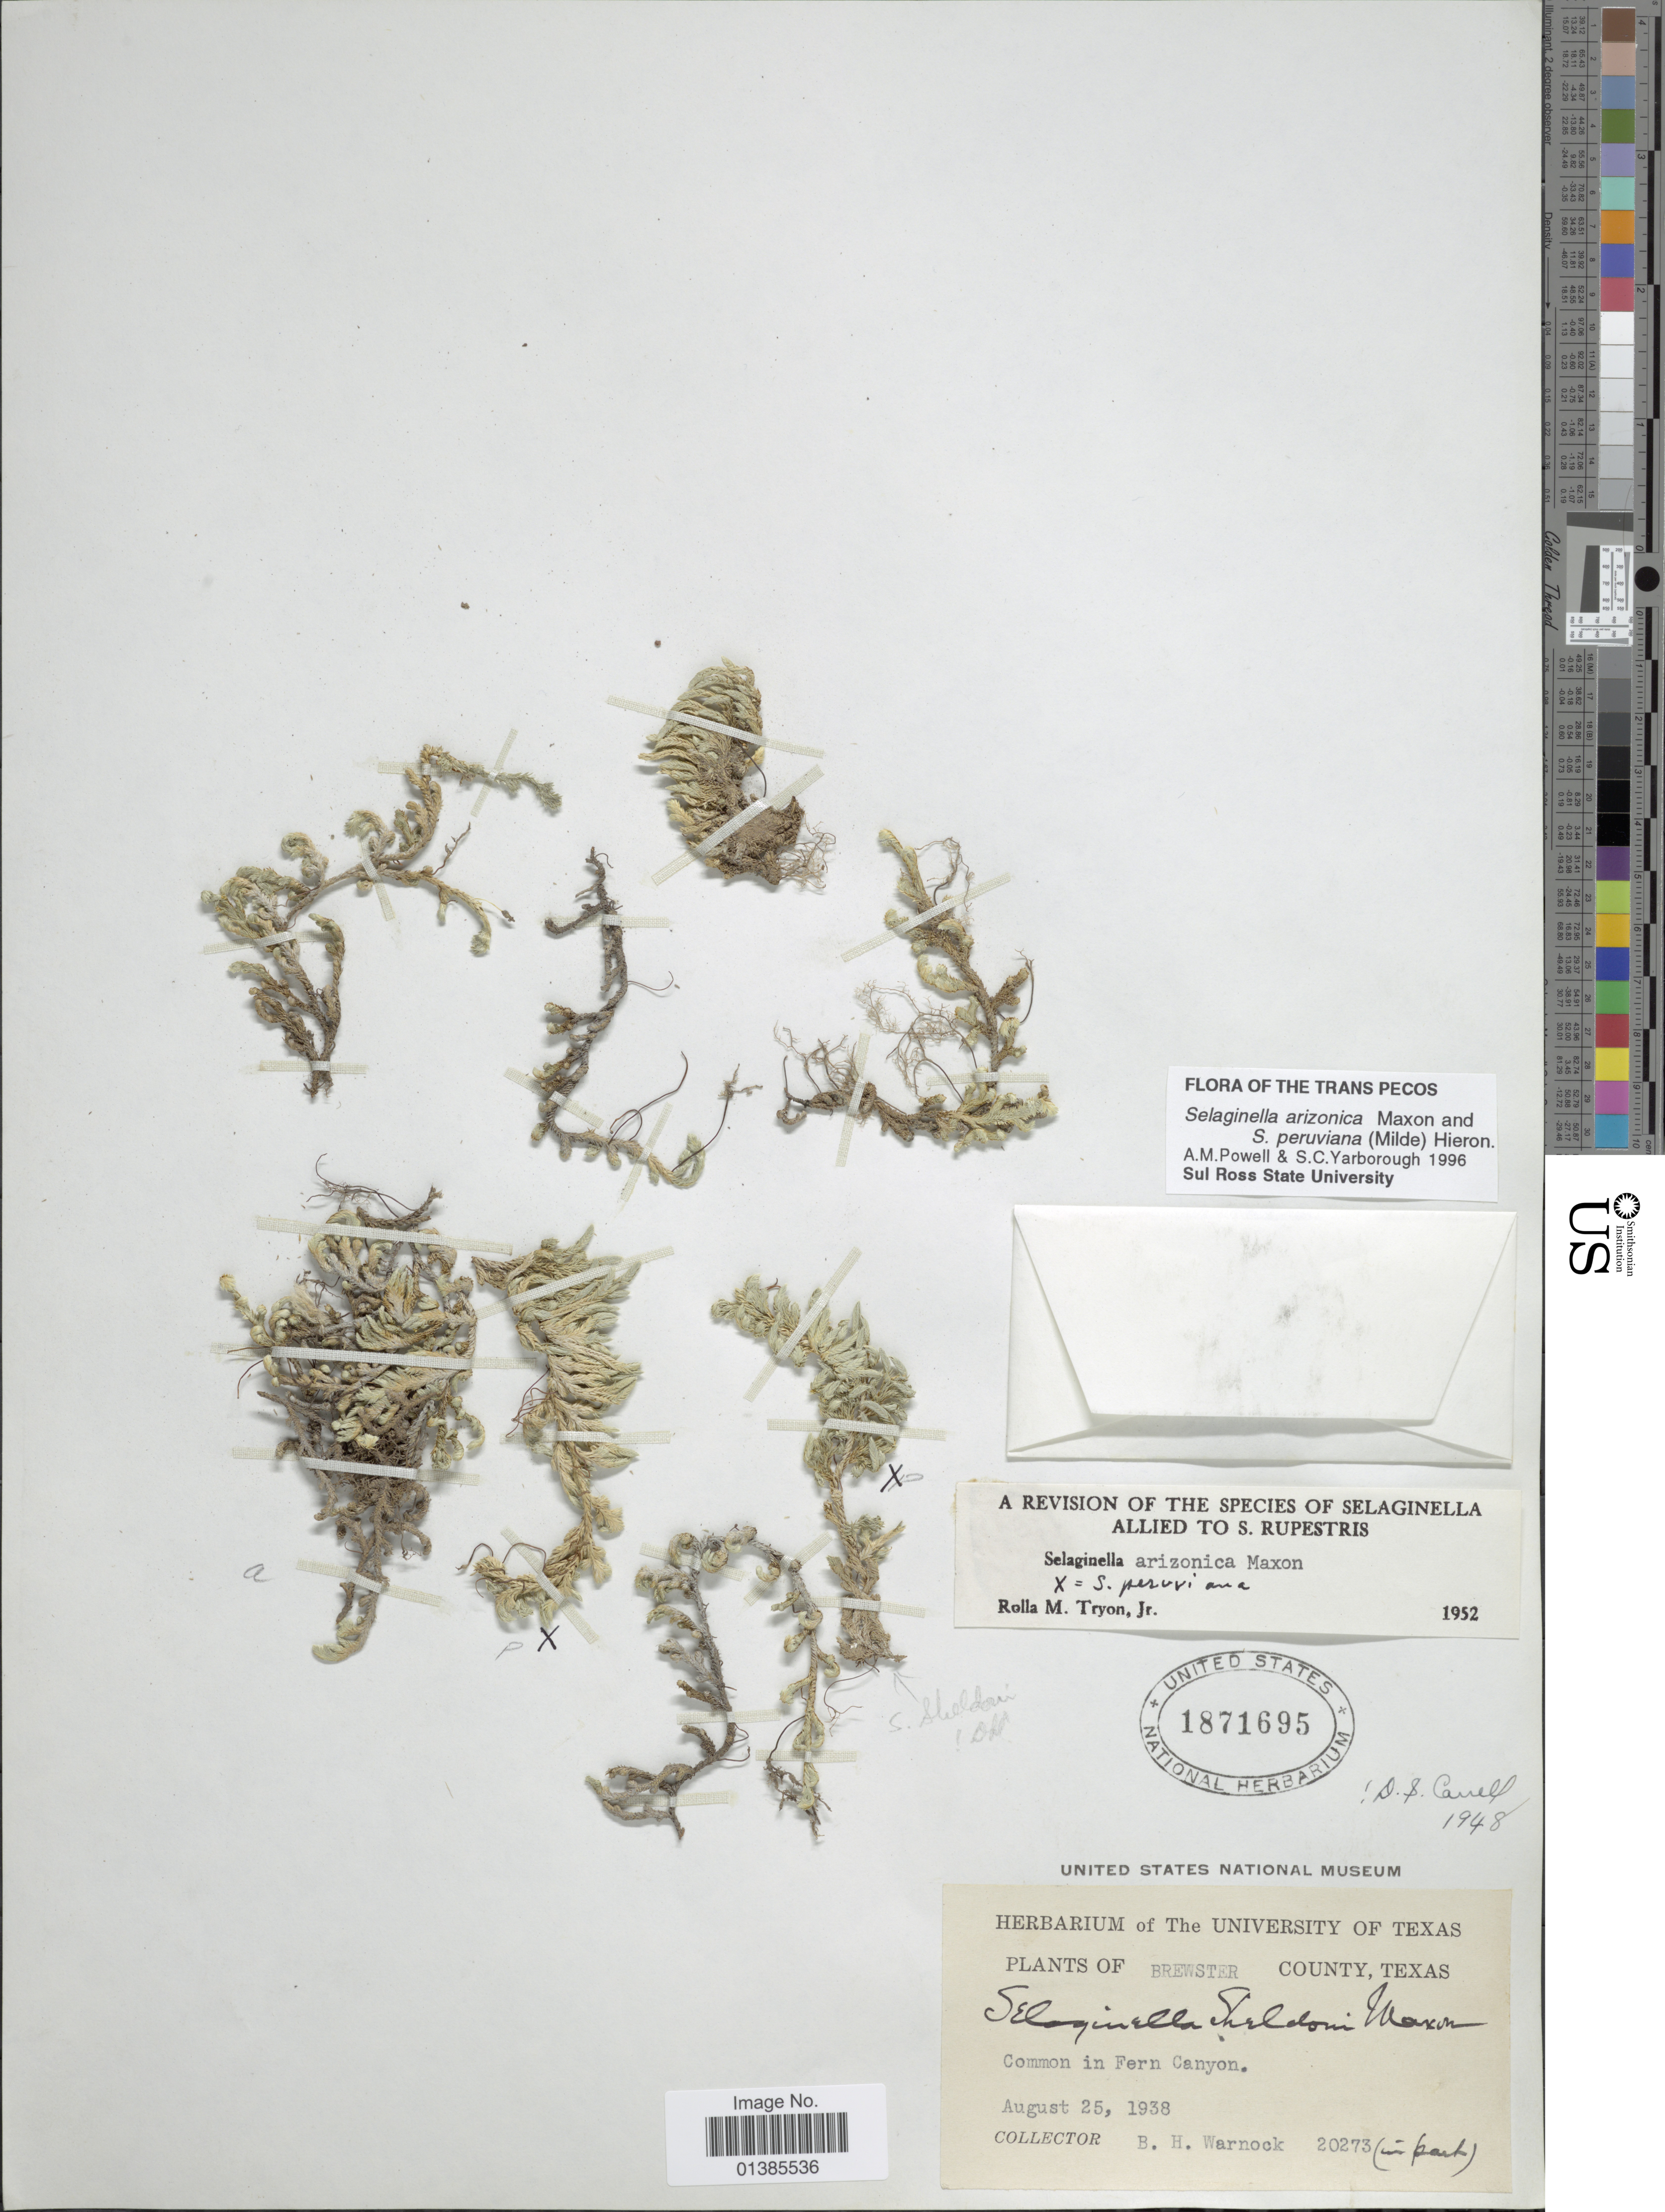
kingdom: Plantae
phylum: Tracheophyta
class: Lycopodiopsida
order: Selaginellales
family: Selaginellaceae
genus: Selaginella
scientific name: Selaginella arizonica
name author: Maxon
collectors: B. H. Warnock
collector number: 20273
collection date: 1938-08-25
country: United States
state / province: Texas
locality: Brewster County. Common in Fern Canyon.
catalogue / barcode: US 1871695